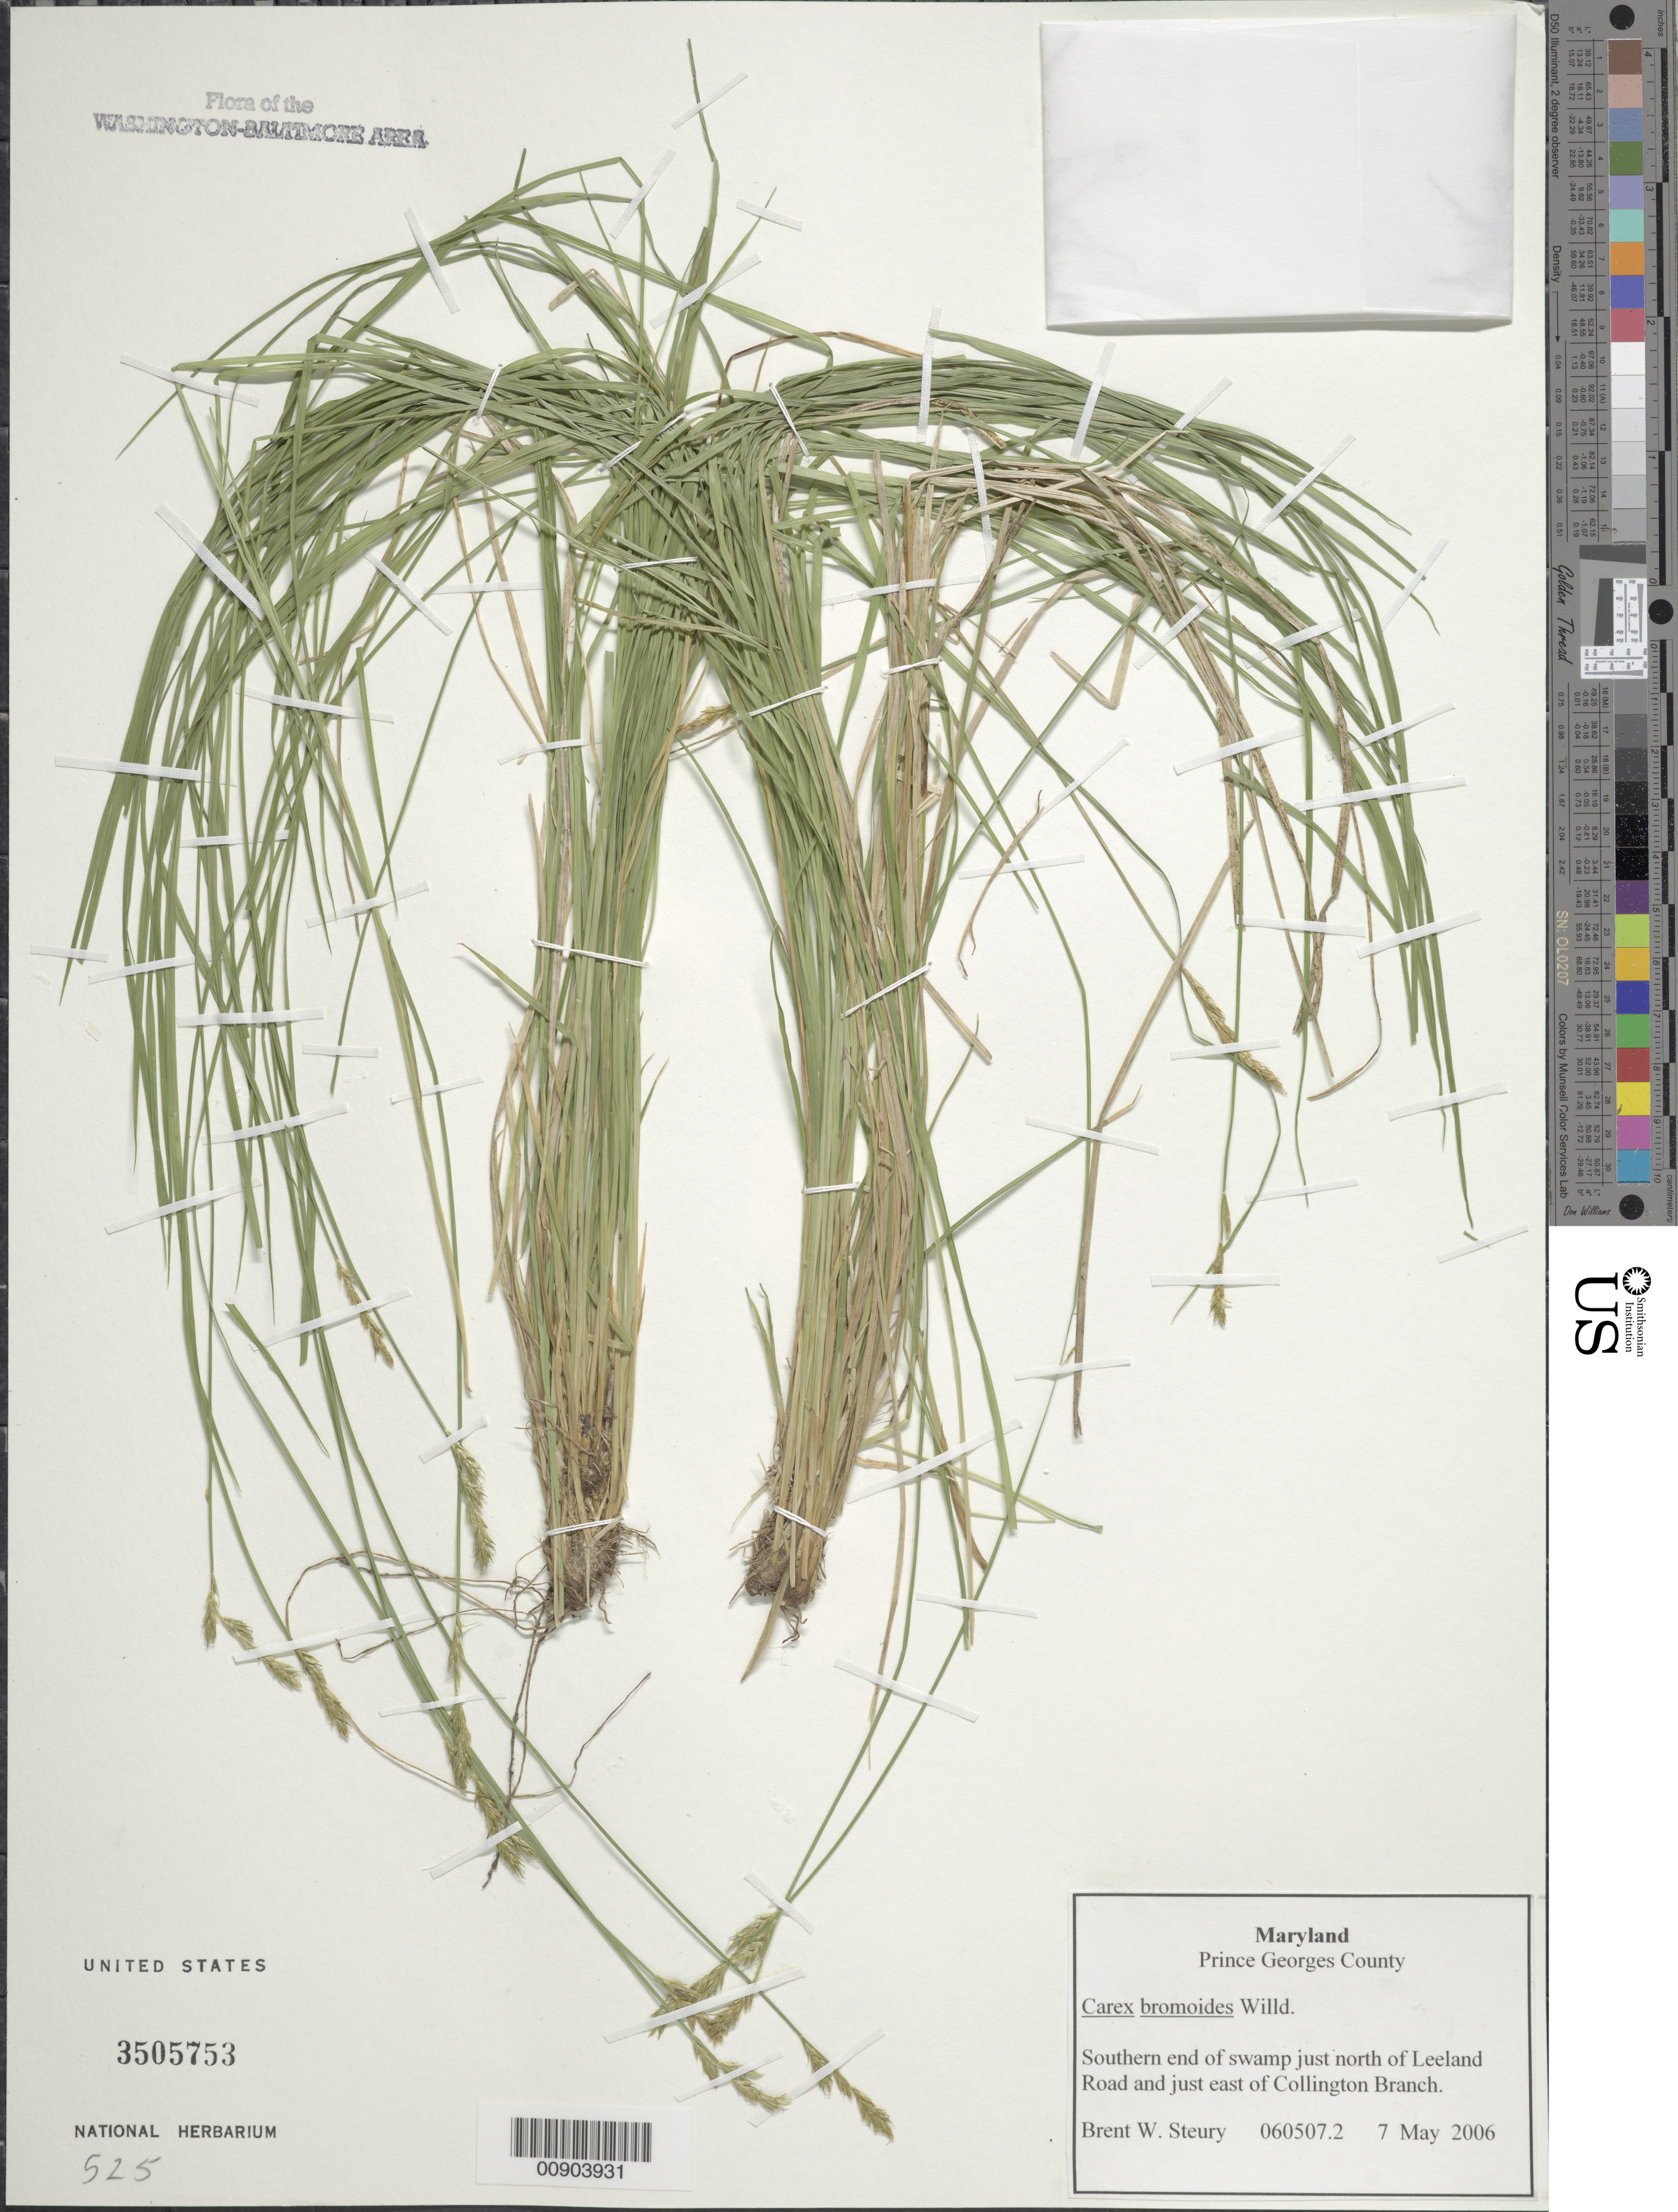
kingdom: Plantae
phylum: Tracheophyta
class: Liliopsida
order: Poales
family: Cyperaceae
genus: Carex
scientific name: Carex bromoides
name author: Willd.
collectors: B. Steury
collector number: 060507.2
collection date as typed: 7 May 2006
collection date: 2006-05-07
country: United States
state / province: Maryland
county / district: Prince George's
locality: Just north of Leeland Road and just east of Collington Branch.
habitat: Southern end of swamp.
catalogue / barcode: US 3505753